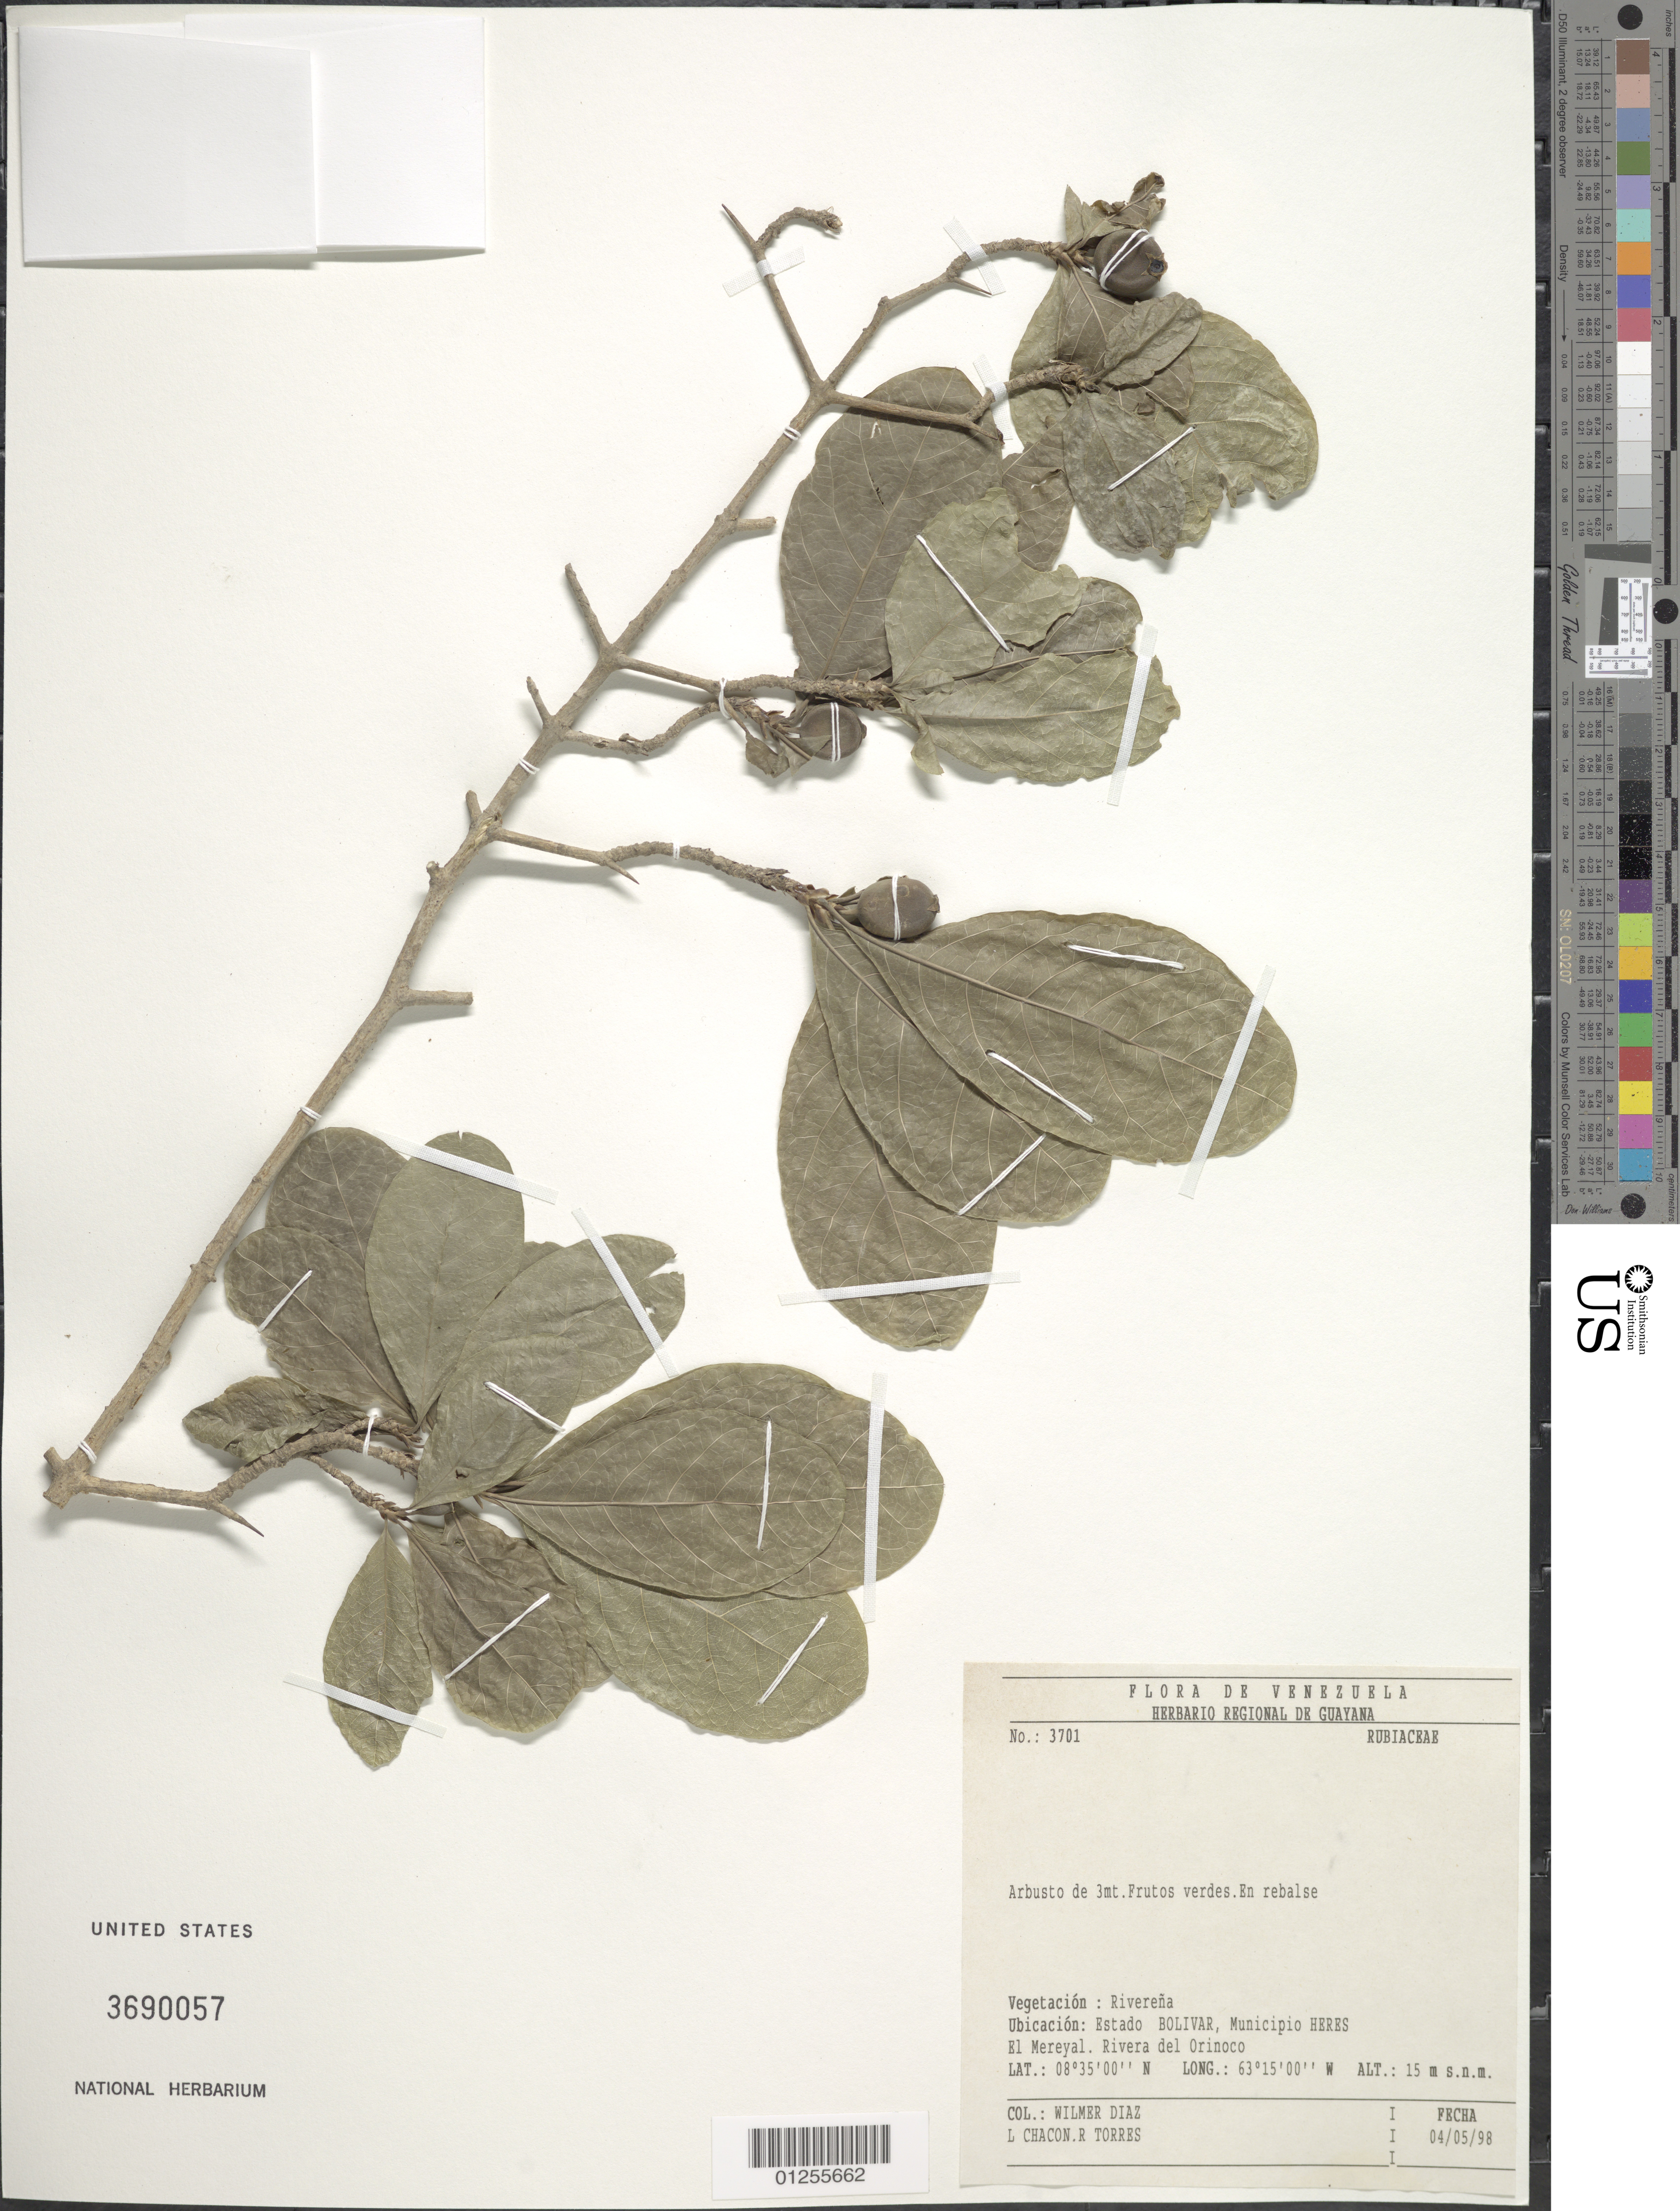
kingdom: Plantae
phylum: Tracheophyta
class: Magnoliopsida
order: Gentianales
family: Rubiaceae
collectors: W. Díaz P., L. Chacon & R. Torres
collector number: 3701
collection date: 1998-05-04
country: Venezuela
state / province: Bolívar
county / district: Heres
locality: El Mereyal. Rivera del Orinoco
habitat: Rebalse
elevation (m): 15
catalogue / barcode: US 3690057